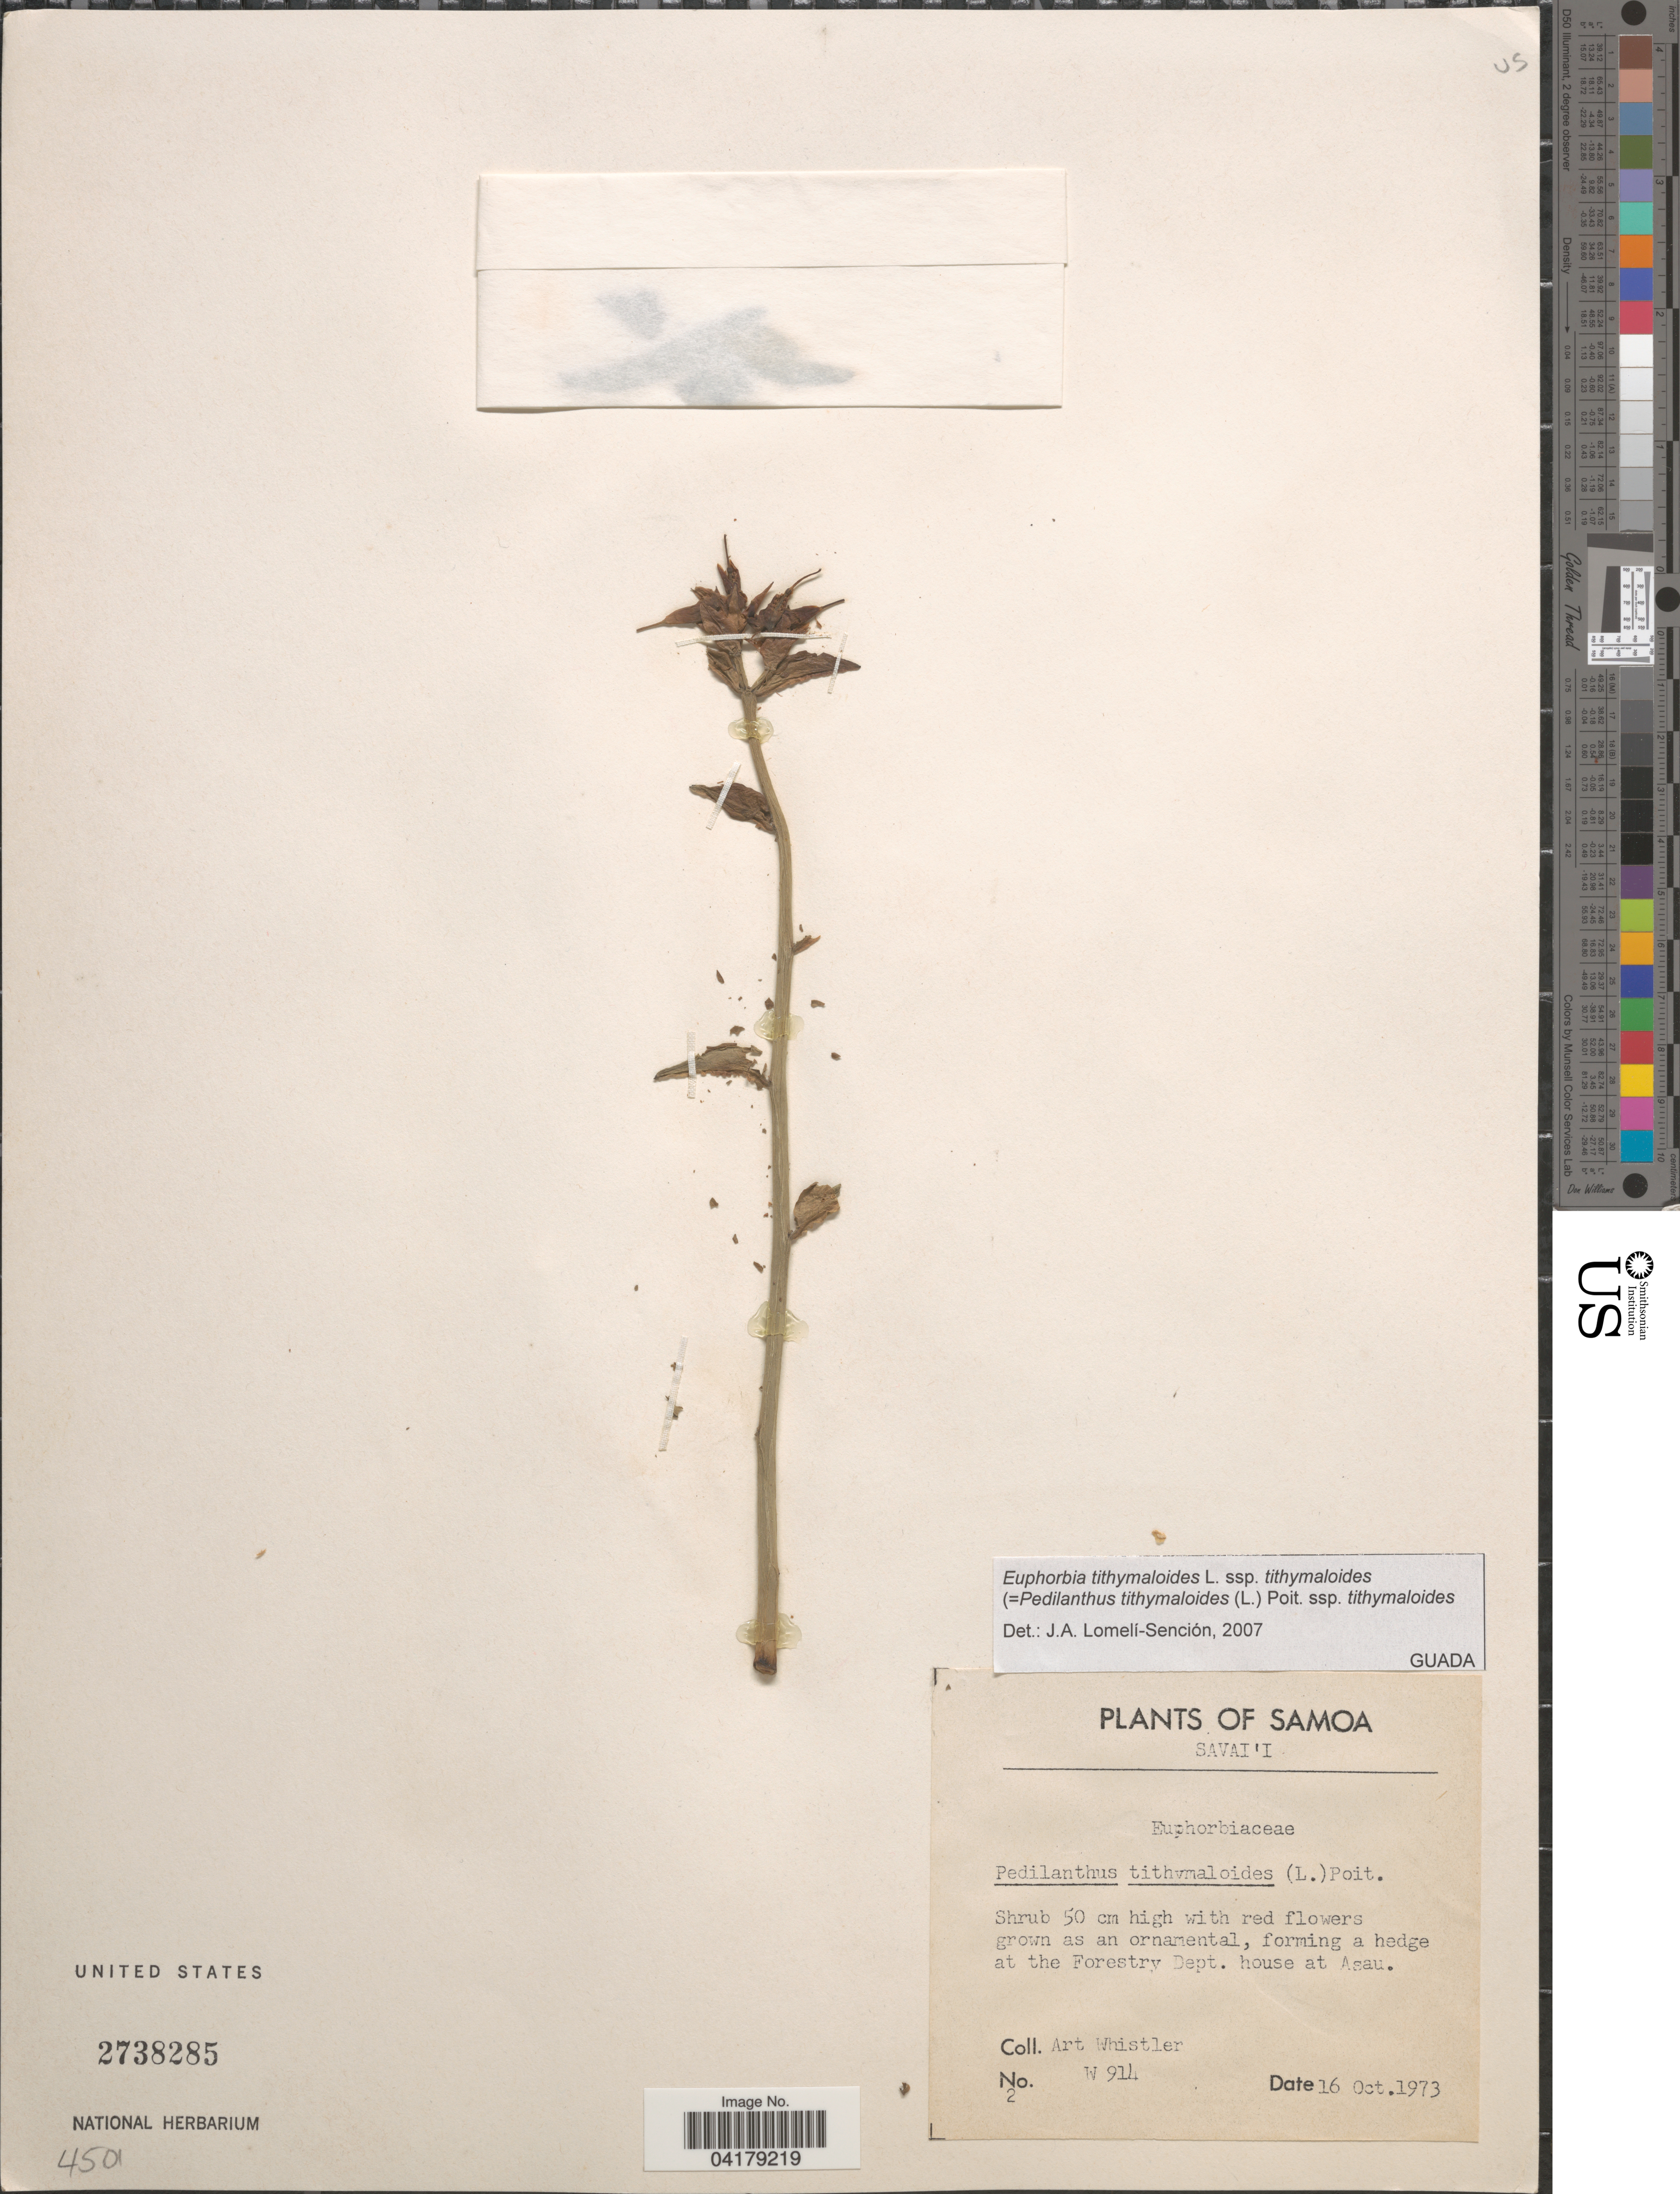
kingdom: Plantae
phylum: Tracheophyta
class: Magnoliopsida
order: Malpighiales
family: Euphorbiaceae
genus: Euphorbia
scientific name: Euphorbia tithymaloides subsp. tithymaloides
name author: L.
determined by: Lomeli Sención, José A.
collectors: A. Whistler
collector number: W914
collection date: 1973-10-16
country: Samoa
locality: Savai'i. At the Forestry Dept. house at Agau.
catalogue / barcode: US 2738285